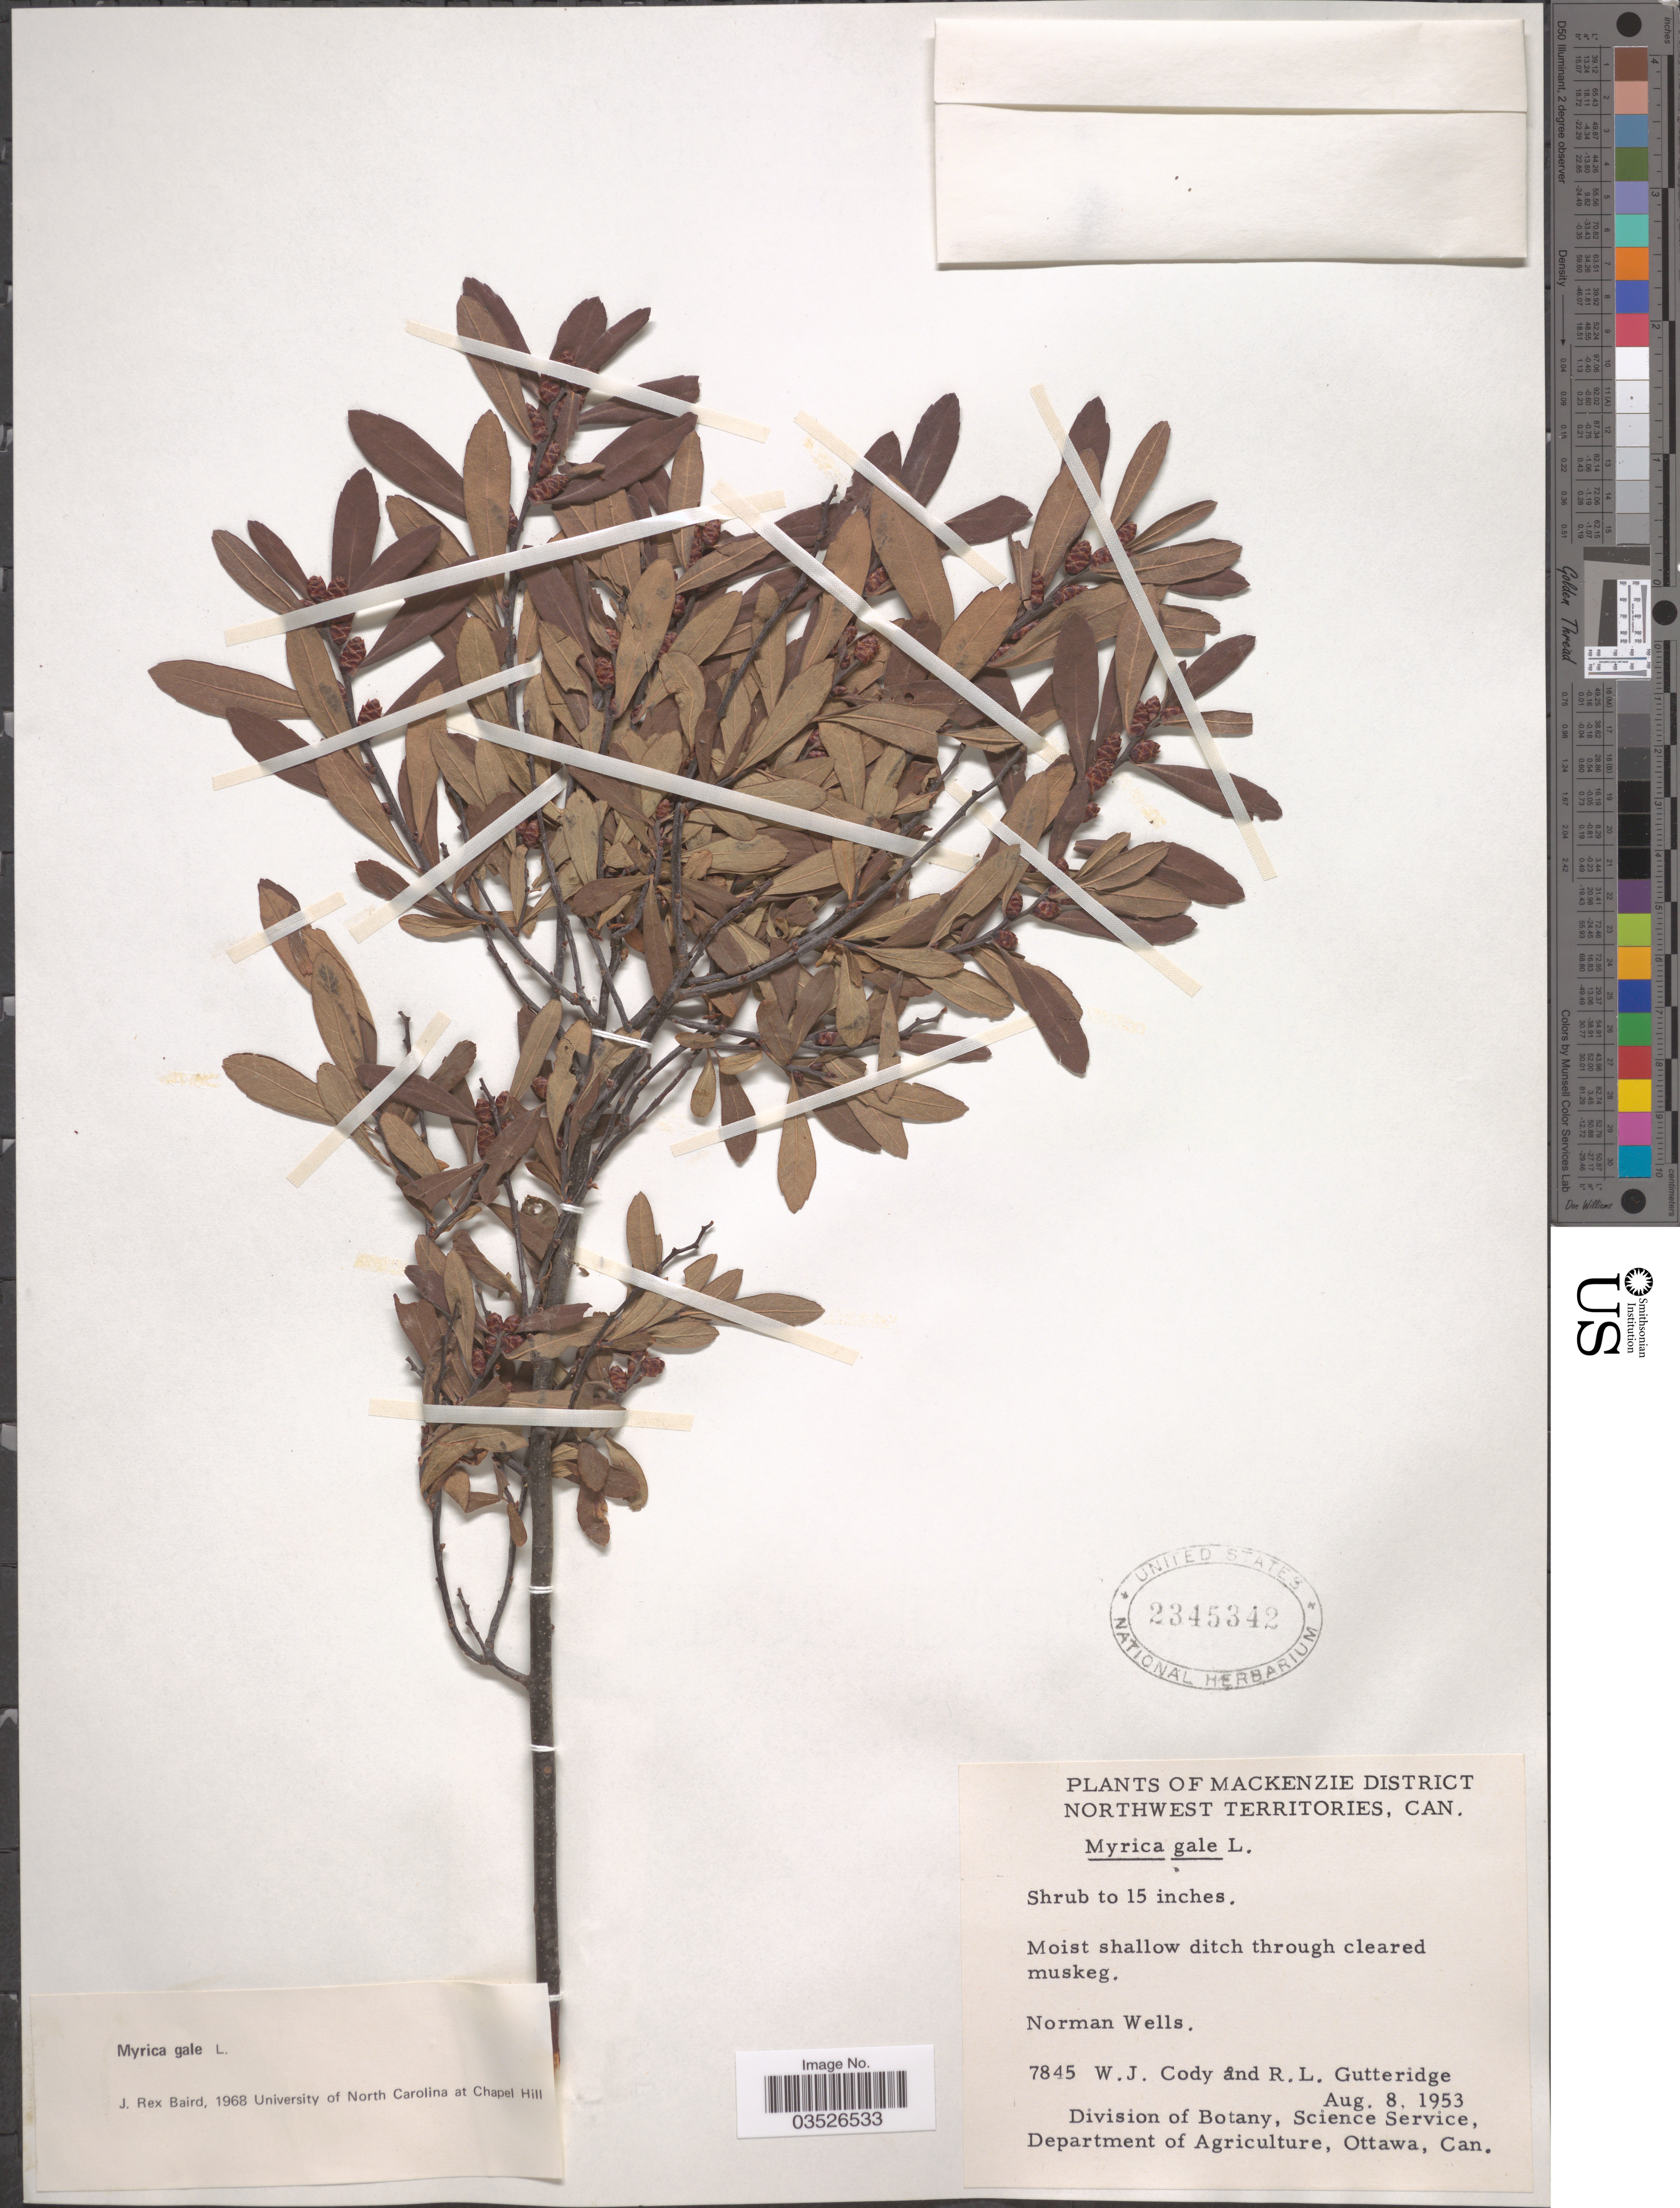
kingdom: Plantae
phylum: Tracheophyta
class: Magnoliopsida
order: Fagales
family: Myricaceae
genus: Myrica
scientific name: Myrica gale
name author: L.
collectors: W. Cody & R. Gutteridge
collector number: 7845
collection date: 1953-08-08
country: Canada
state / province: Northwest Territories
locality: Mackenzie District. Norman Wells.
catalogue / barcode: US 2345342